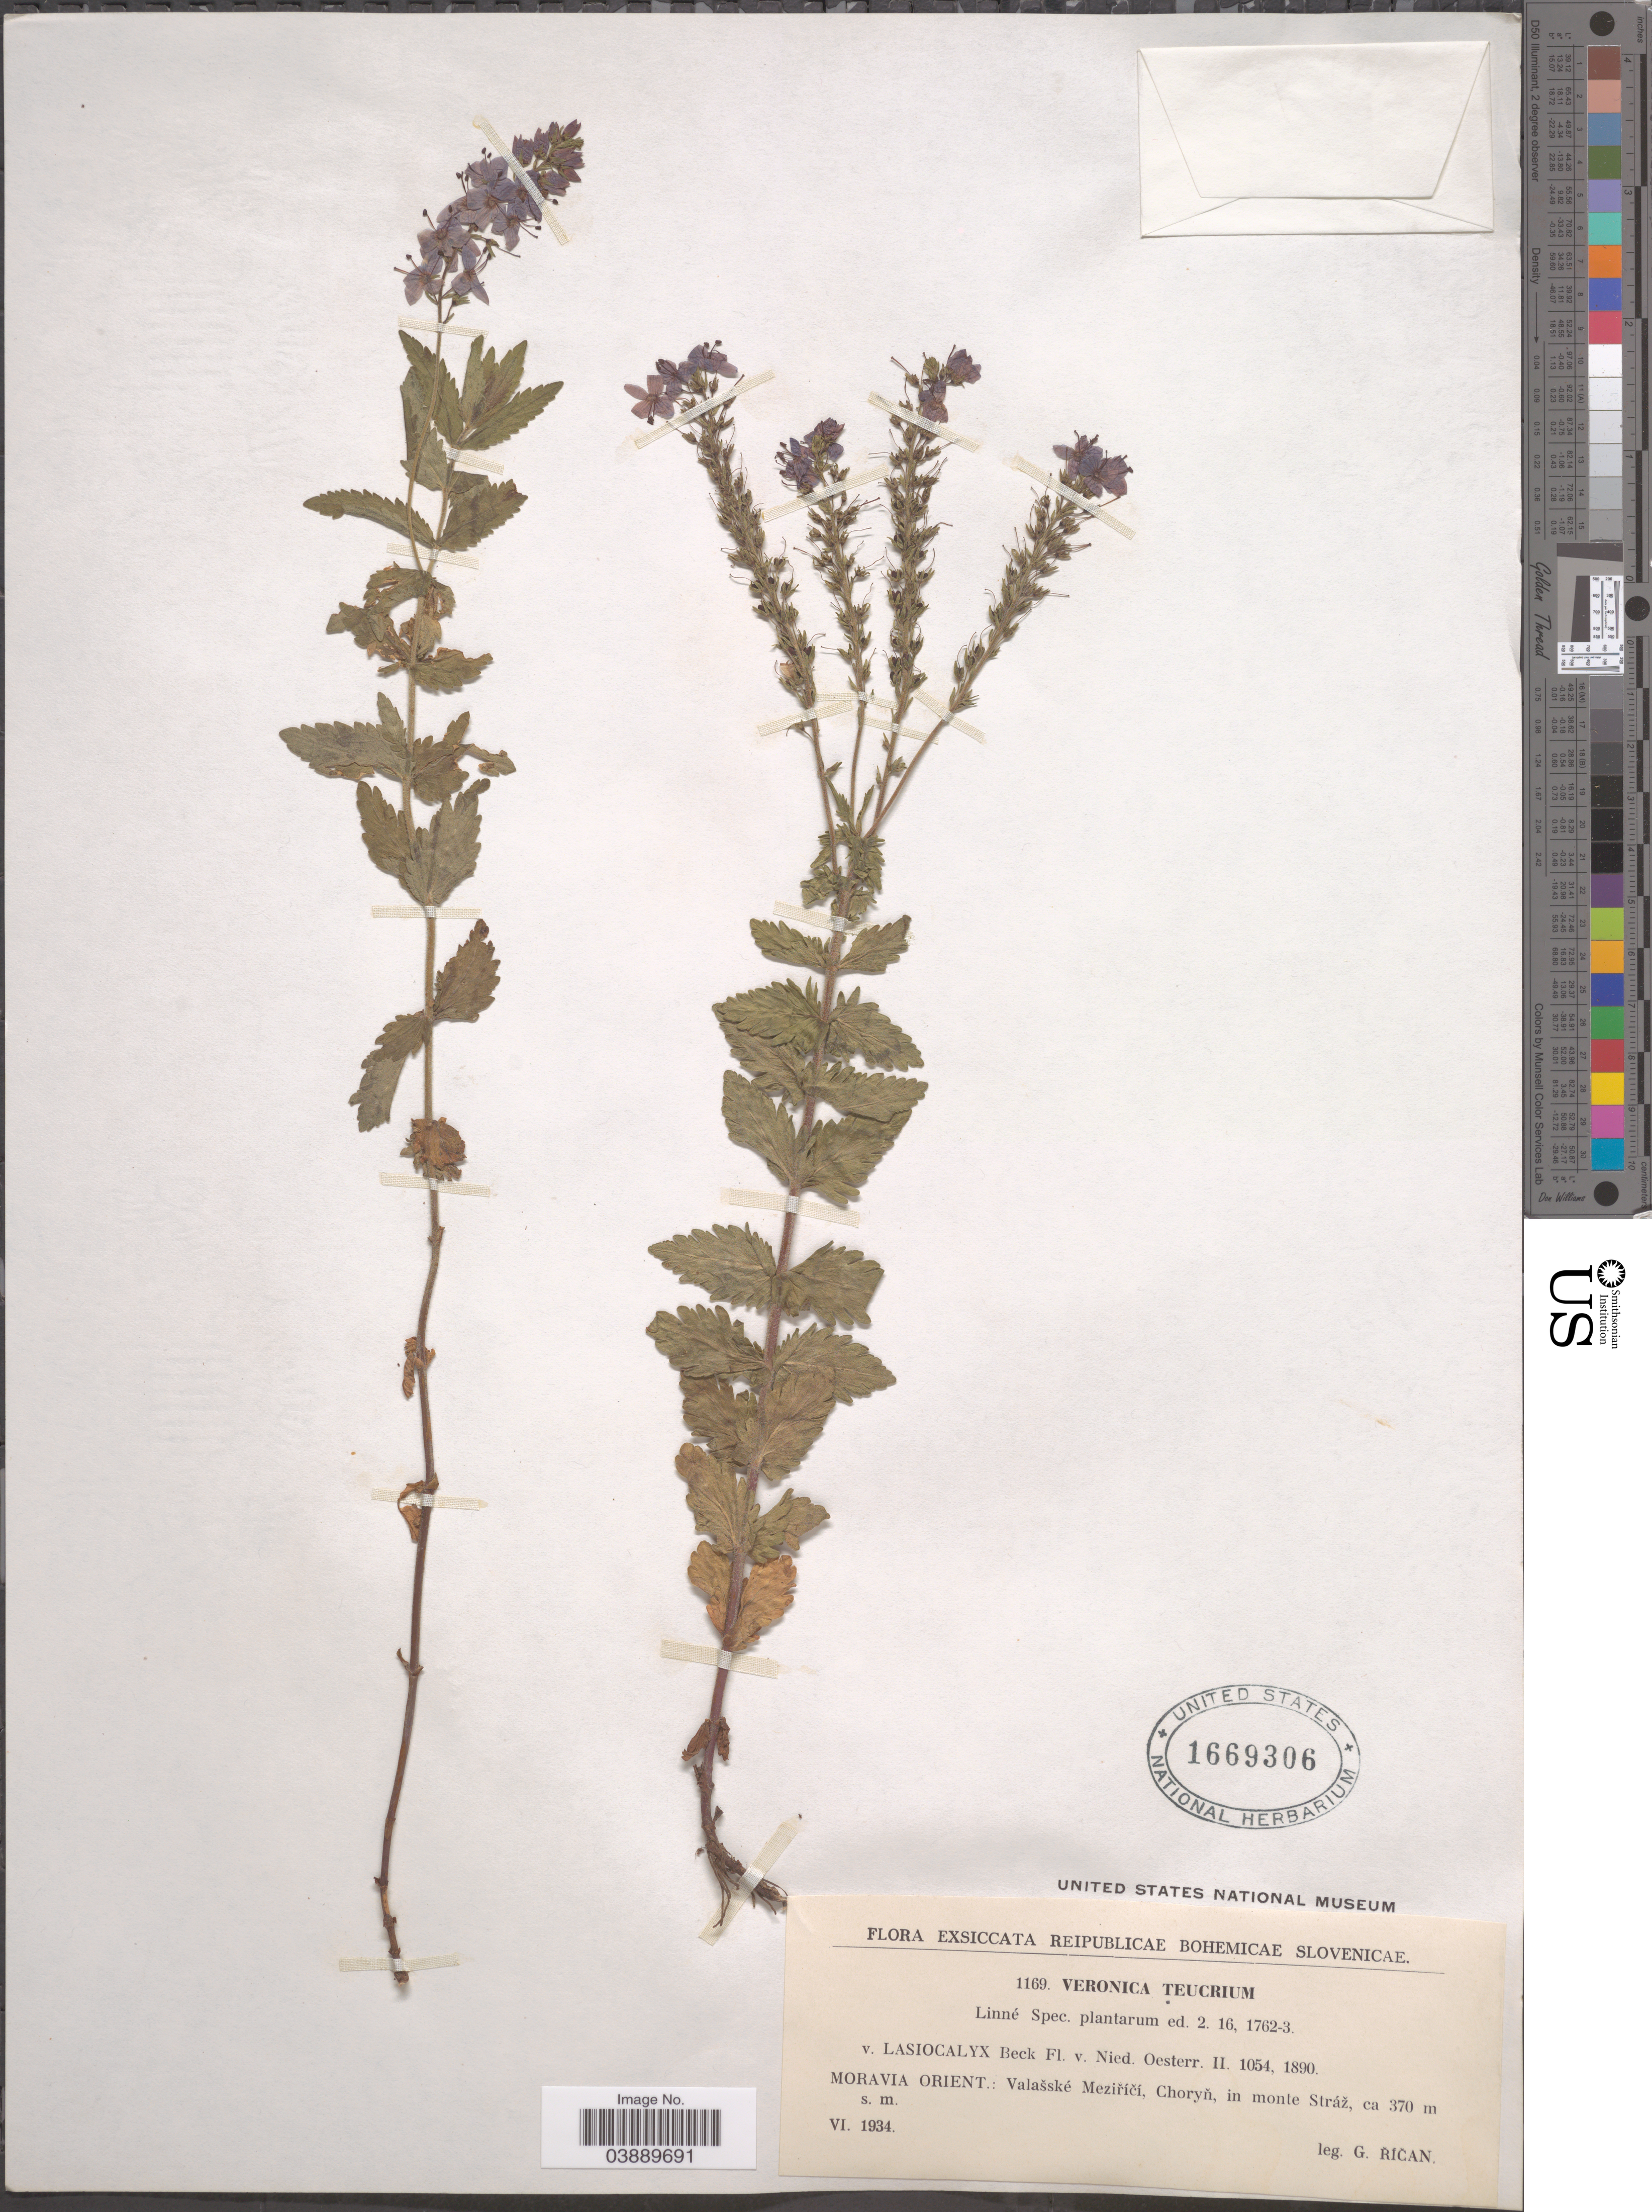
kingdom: Plantae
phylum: Tracheophyta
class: Magnoliopsida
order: Lamiales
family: Plantaginaceae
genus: Veronica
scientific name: Veronica teucrium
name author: L.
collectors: G. Rican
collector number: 1169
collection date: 1934-06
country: Czechia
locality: Reipublicae Bohemicae Slovenicae. Moravia Orient.: Valašské Meziříčí, Choryň, in monte Stráž.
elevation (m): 370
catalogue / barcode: US 1669306